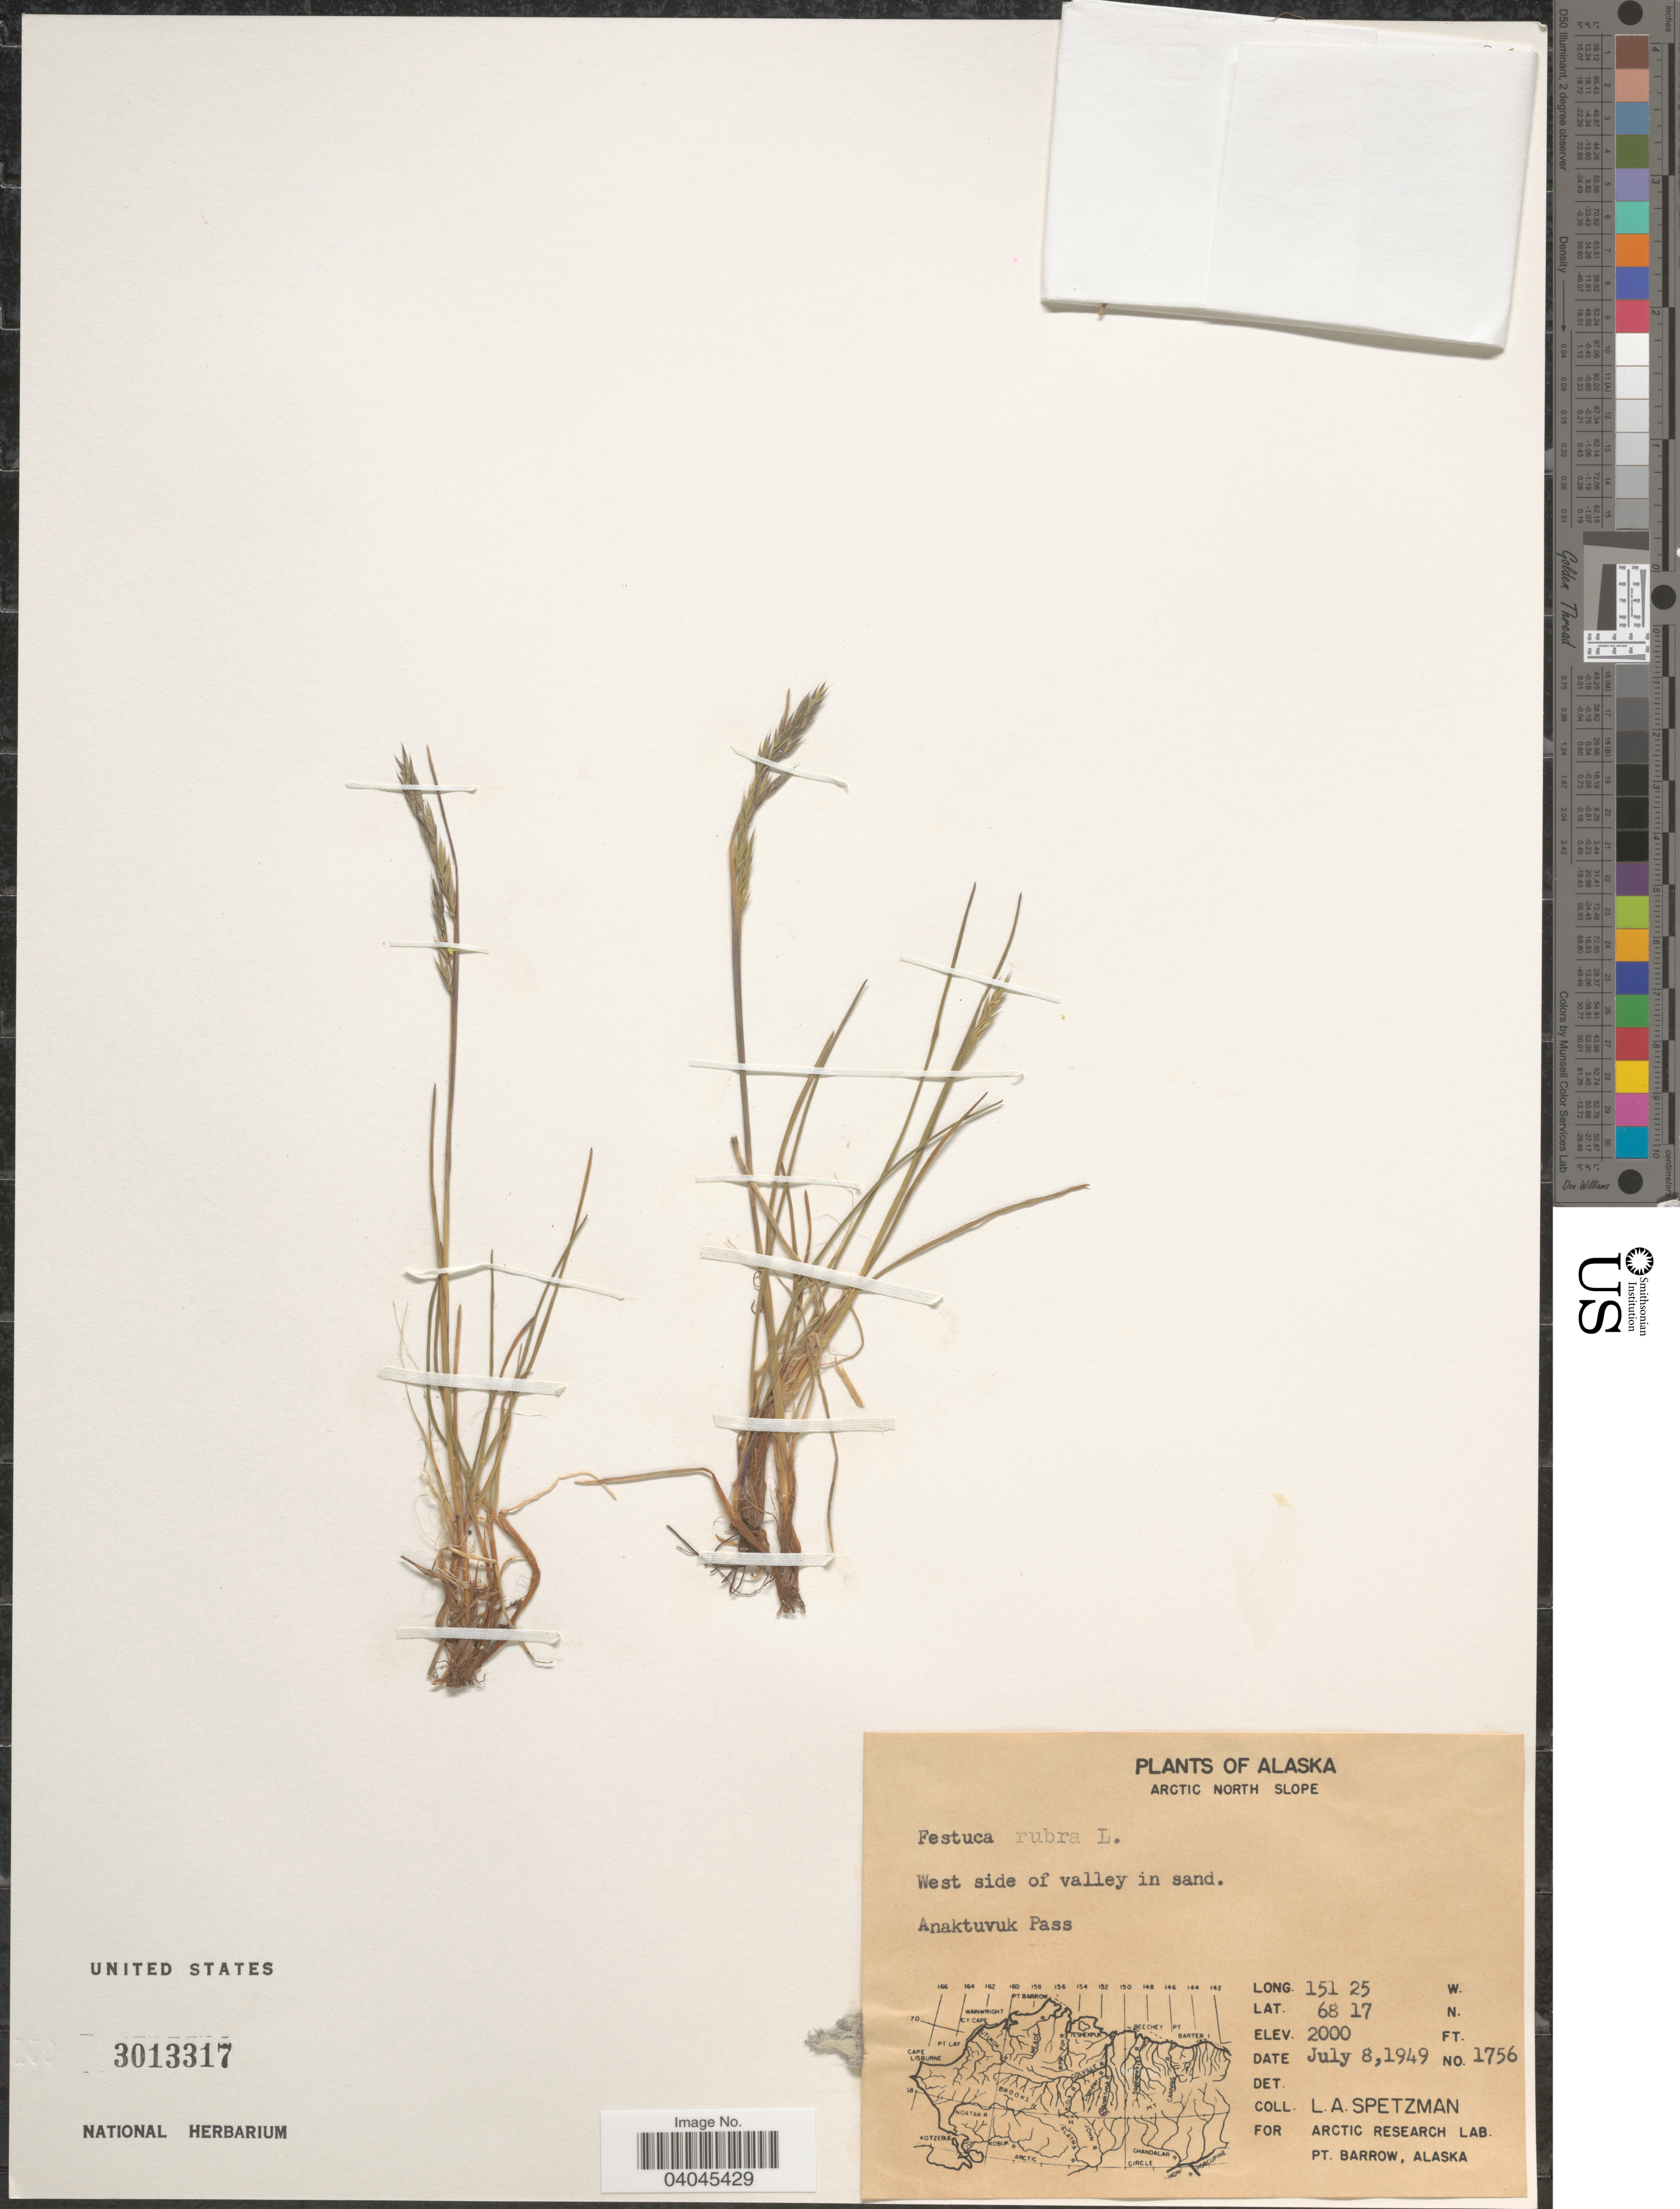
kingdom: Plantae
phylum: Tracheophyta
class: Liliopsida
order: Poales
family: Poaceae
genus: Festuca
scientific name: Festuca rubra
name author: L.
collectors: L. Spetzman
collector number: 1756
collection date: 1949-07-08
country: United States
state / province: Alaska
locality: Arctic North Slope. West side of valley in sand. Anaktuvuk Pass.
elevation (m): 610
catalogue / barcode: US 3013317